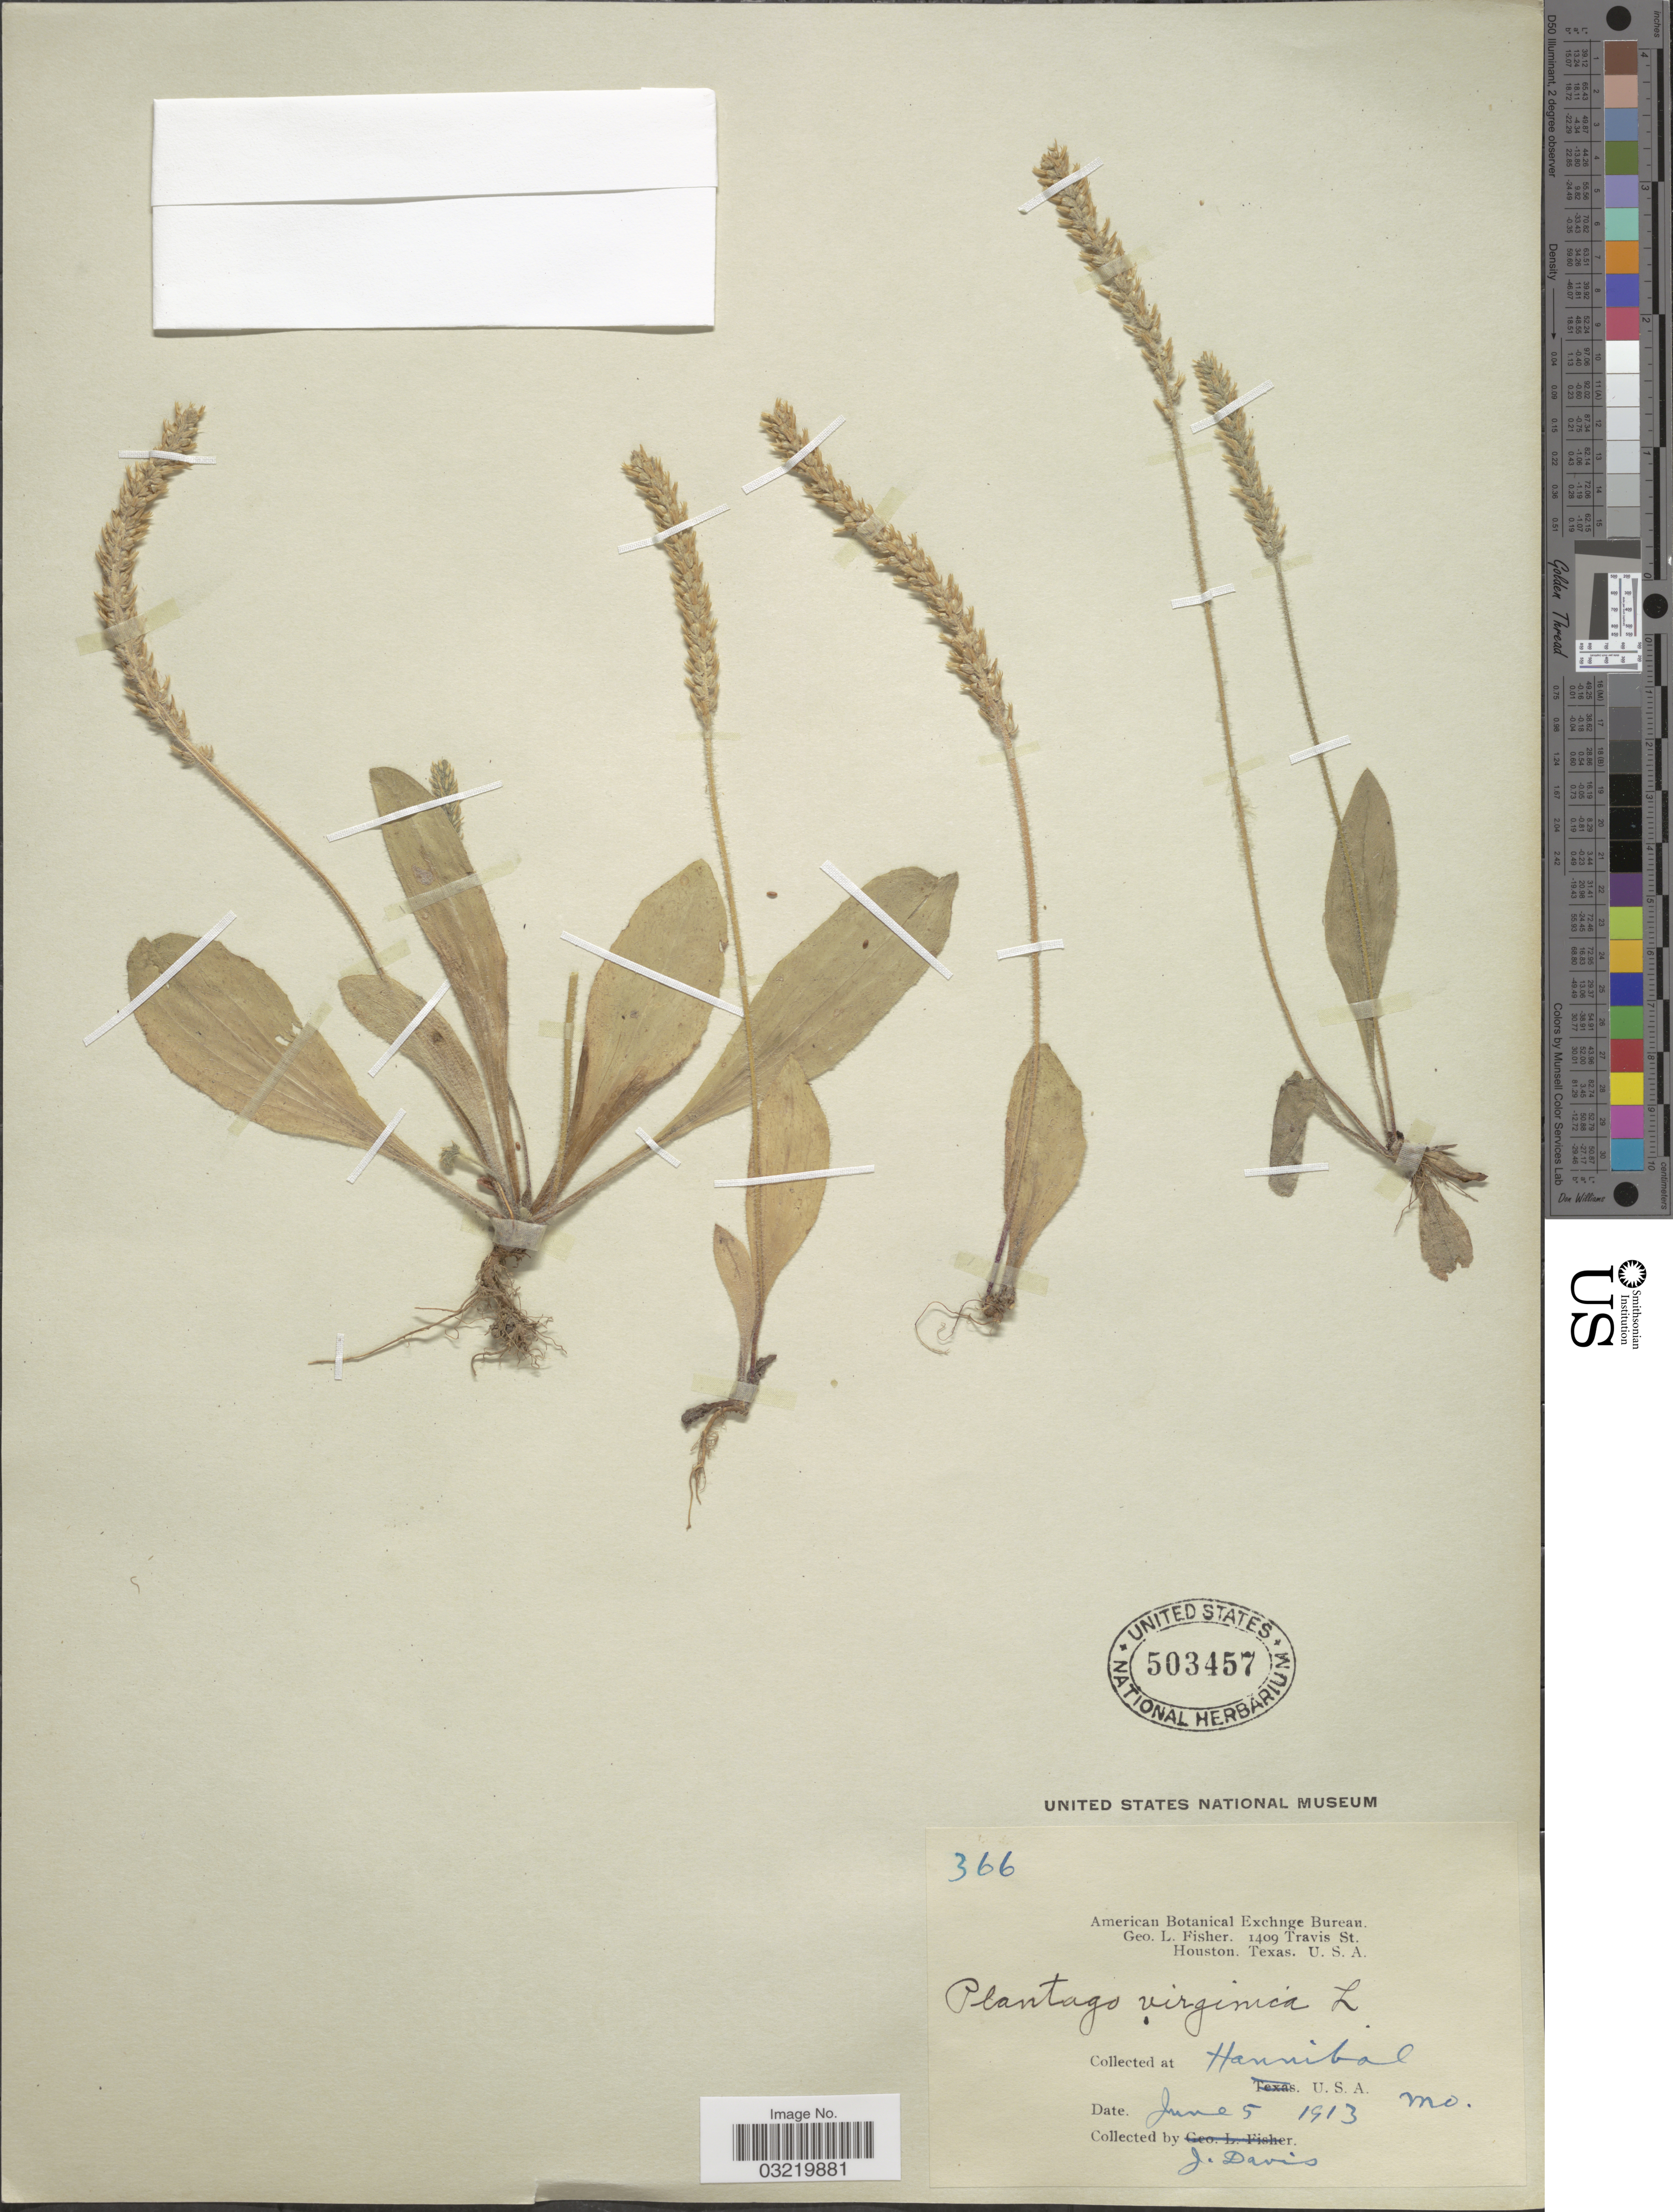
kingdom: Plantae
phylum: Tracheophyta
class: Magnoliopsida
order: Lamiales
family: Plantaginaceae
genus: Plantago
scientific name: Plantago virginica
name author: L.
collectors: J. Davis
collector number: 366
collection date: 1913-06-05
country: United States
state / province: Missouri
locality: Hannibal. Mo.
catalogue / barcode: US 503457